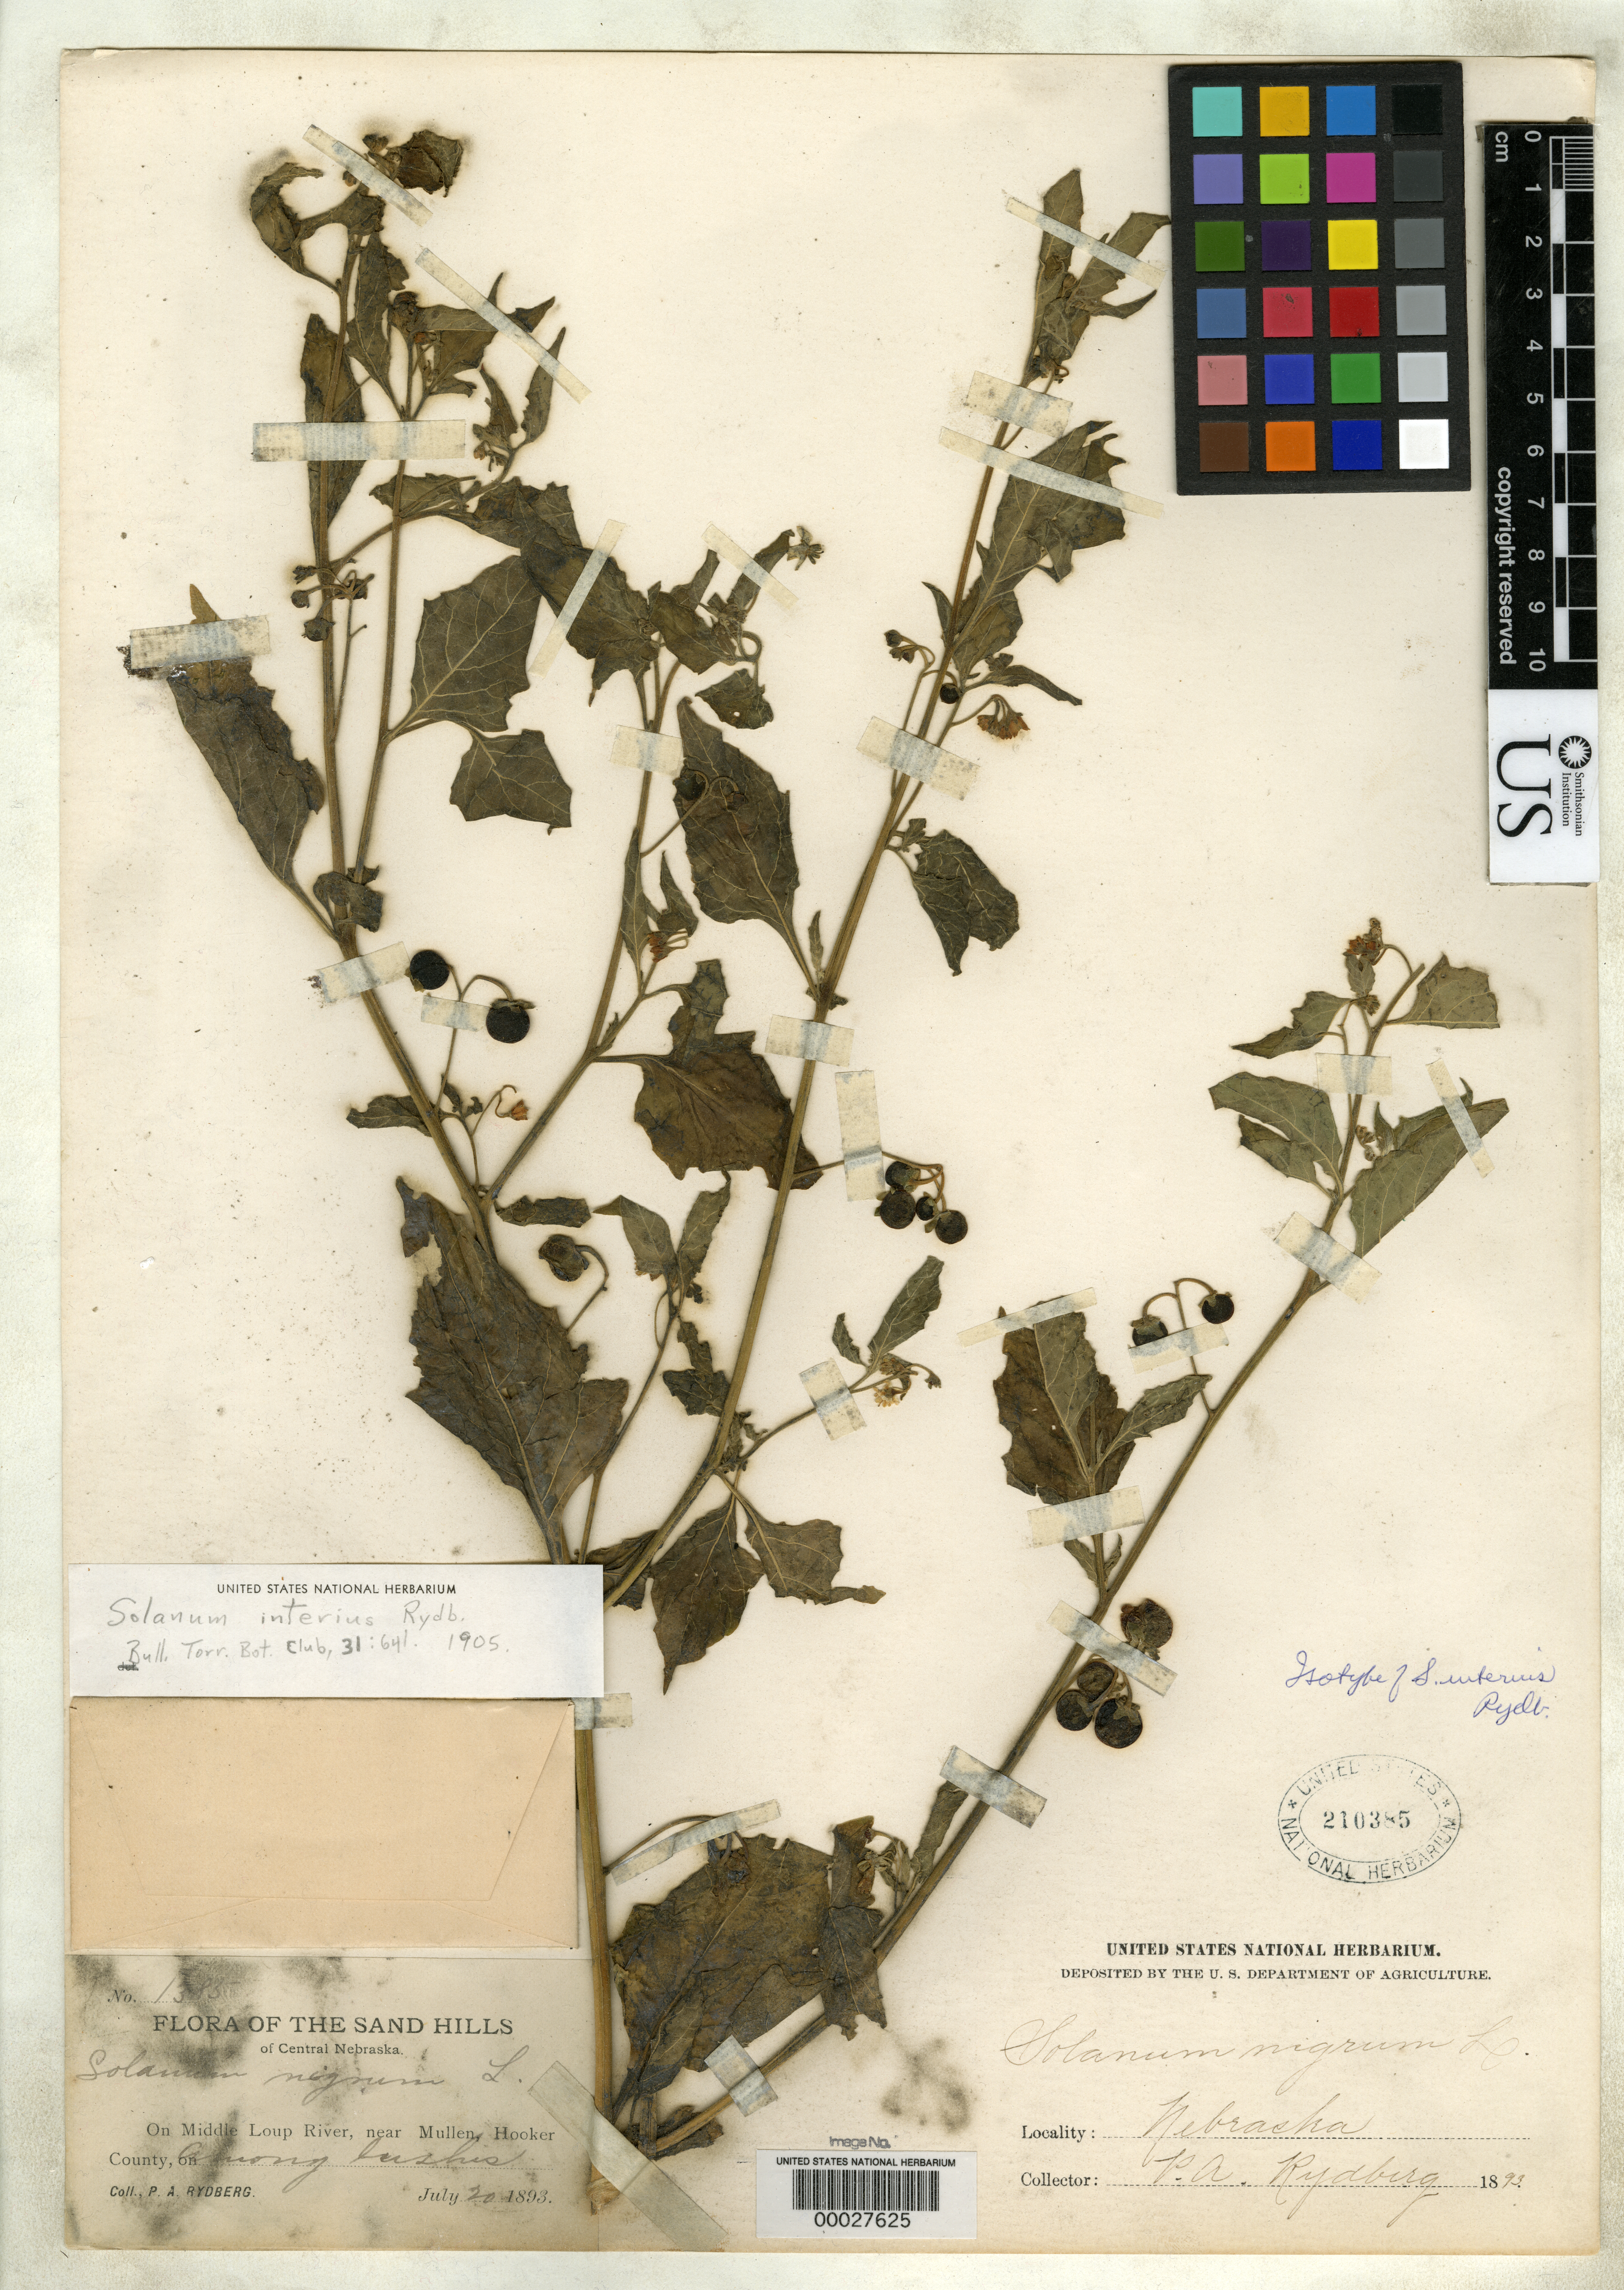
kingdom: Plantae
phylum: Tracheophyta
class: Magnoliopsida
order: Solanales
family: Solanaceae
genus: Solanum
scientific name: Solanum interius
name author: Rydb.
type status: Isotype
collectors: P. A. Rydberg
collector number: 1385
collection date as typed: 20 Jul 1893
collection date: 1893-07-20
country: United States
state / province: Nebraska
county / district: Hooker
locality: Mullen vicinity.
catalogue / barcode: US 210385